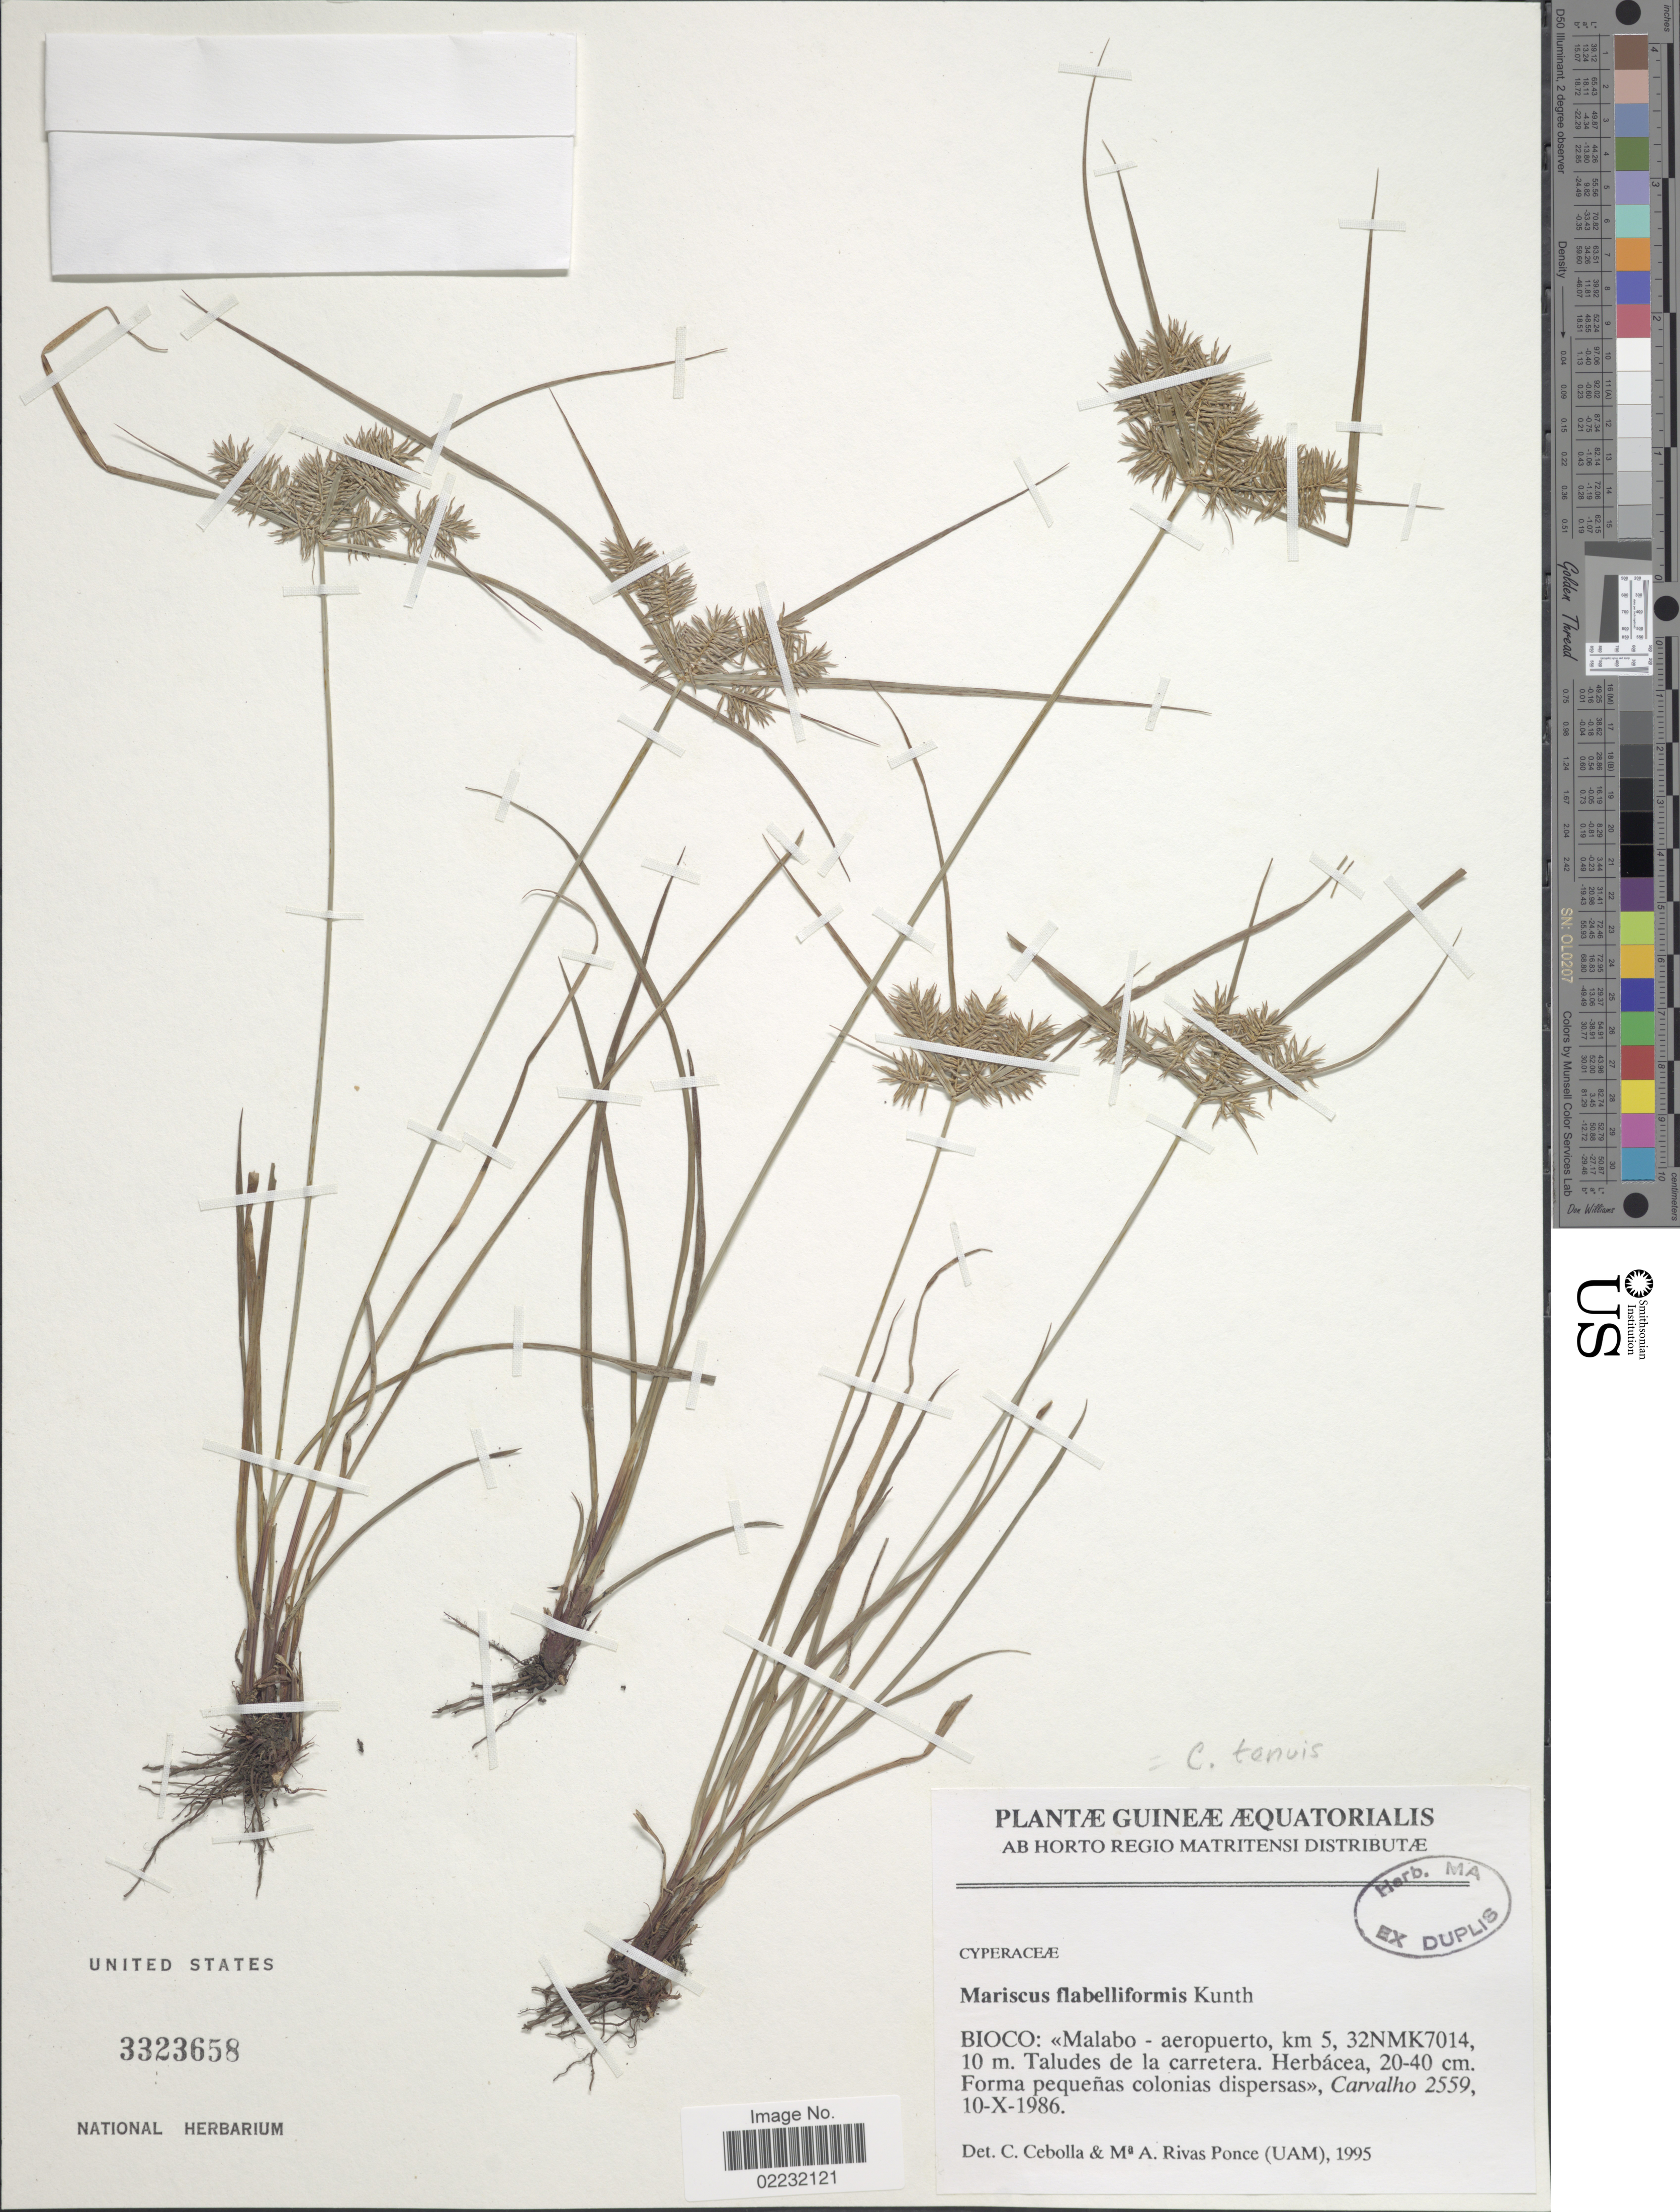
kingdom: Plantae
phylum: Tracheophyta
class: Liliopsida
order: Poales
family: Cyperaceae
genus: Cyperus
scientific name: Cyperus tenuis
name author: Sw.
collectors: Carvalho, --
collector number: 2559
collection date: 1986-10-10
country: Equatorial Guinea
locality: Bioco: Malabo-aeropuerto, km 5, 32NMK7014, 10 m. Taludes de la carretera. Guinea Aequatorialis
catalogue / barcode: US 3323658